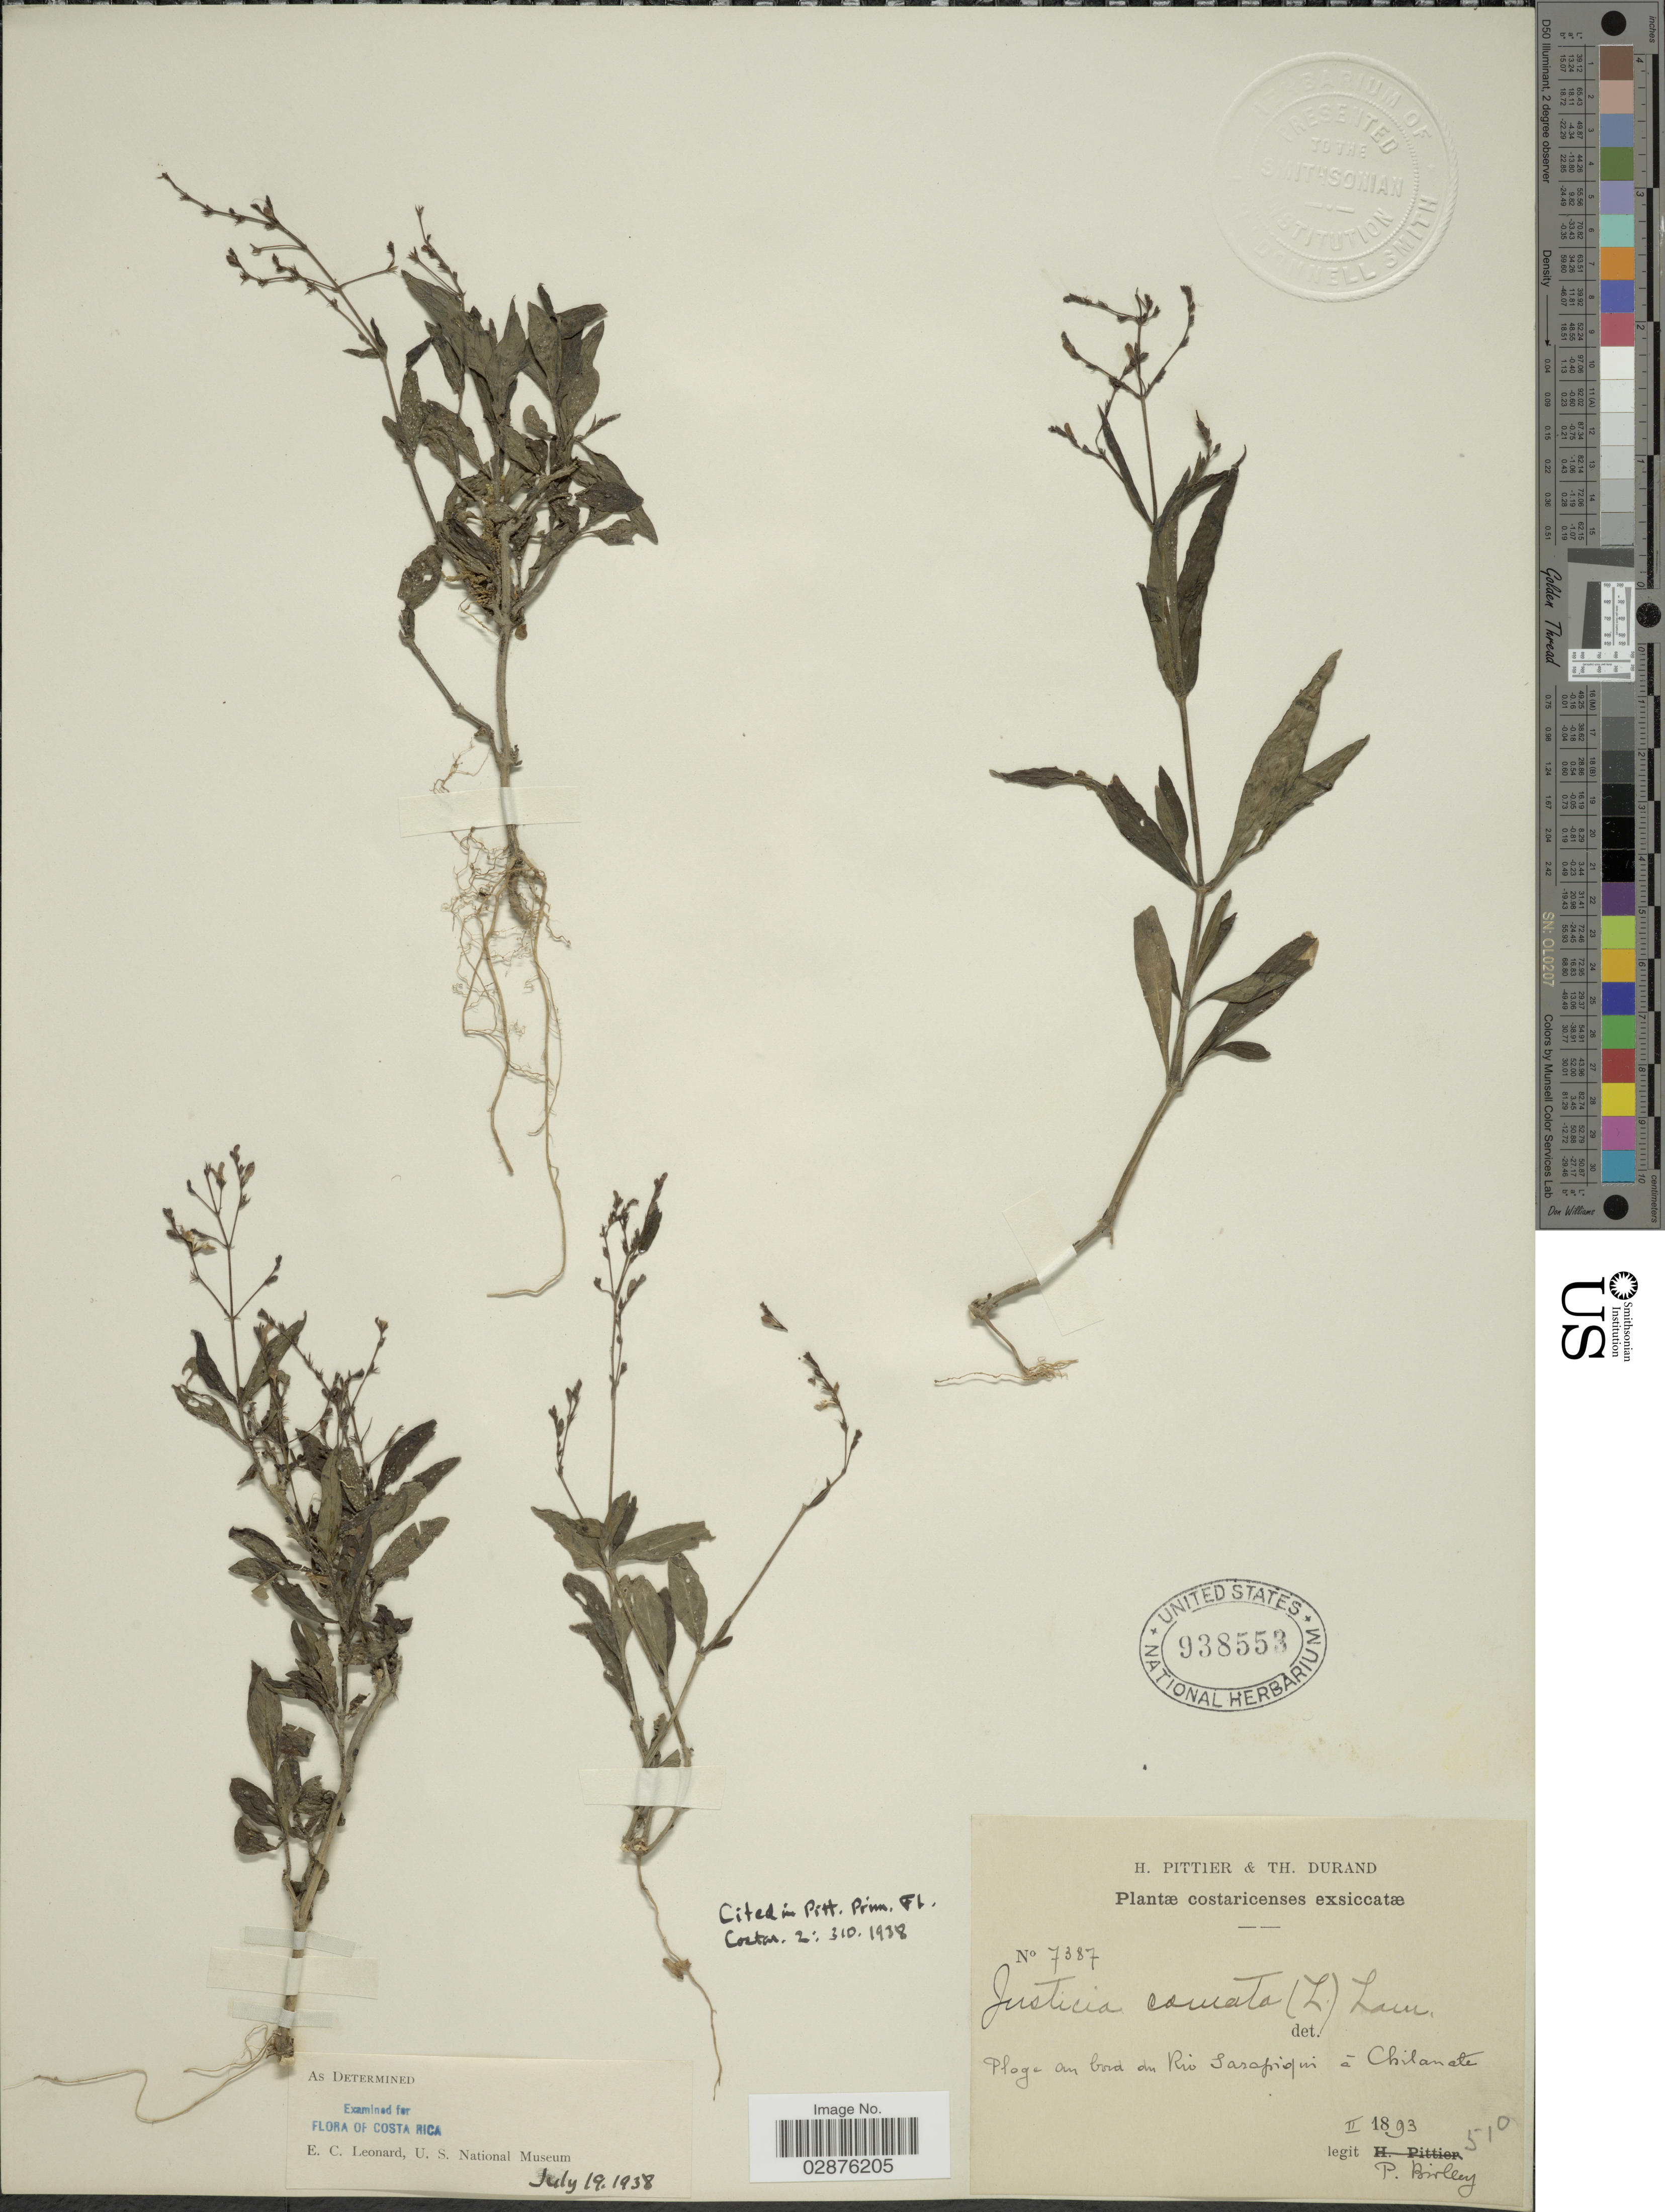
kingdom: Plantae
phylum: Tracheophyta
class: Magnoliopsida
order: Lamiales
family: Acanthaceae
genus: Justicia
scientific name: Justicia comata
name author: (L.) Lam.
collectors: P. Biolley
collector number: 7387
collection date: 1893-02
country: Costa Rica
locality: Ploge au bord du Rio Sarapiqui á Chilanate.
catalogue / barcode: US 938553